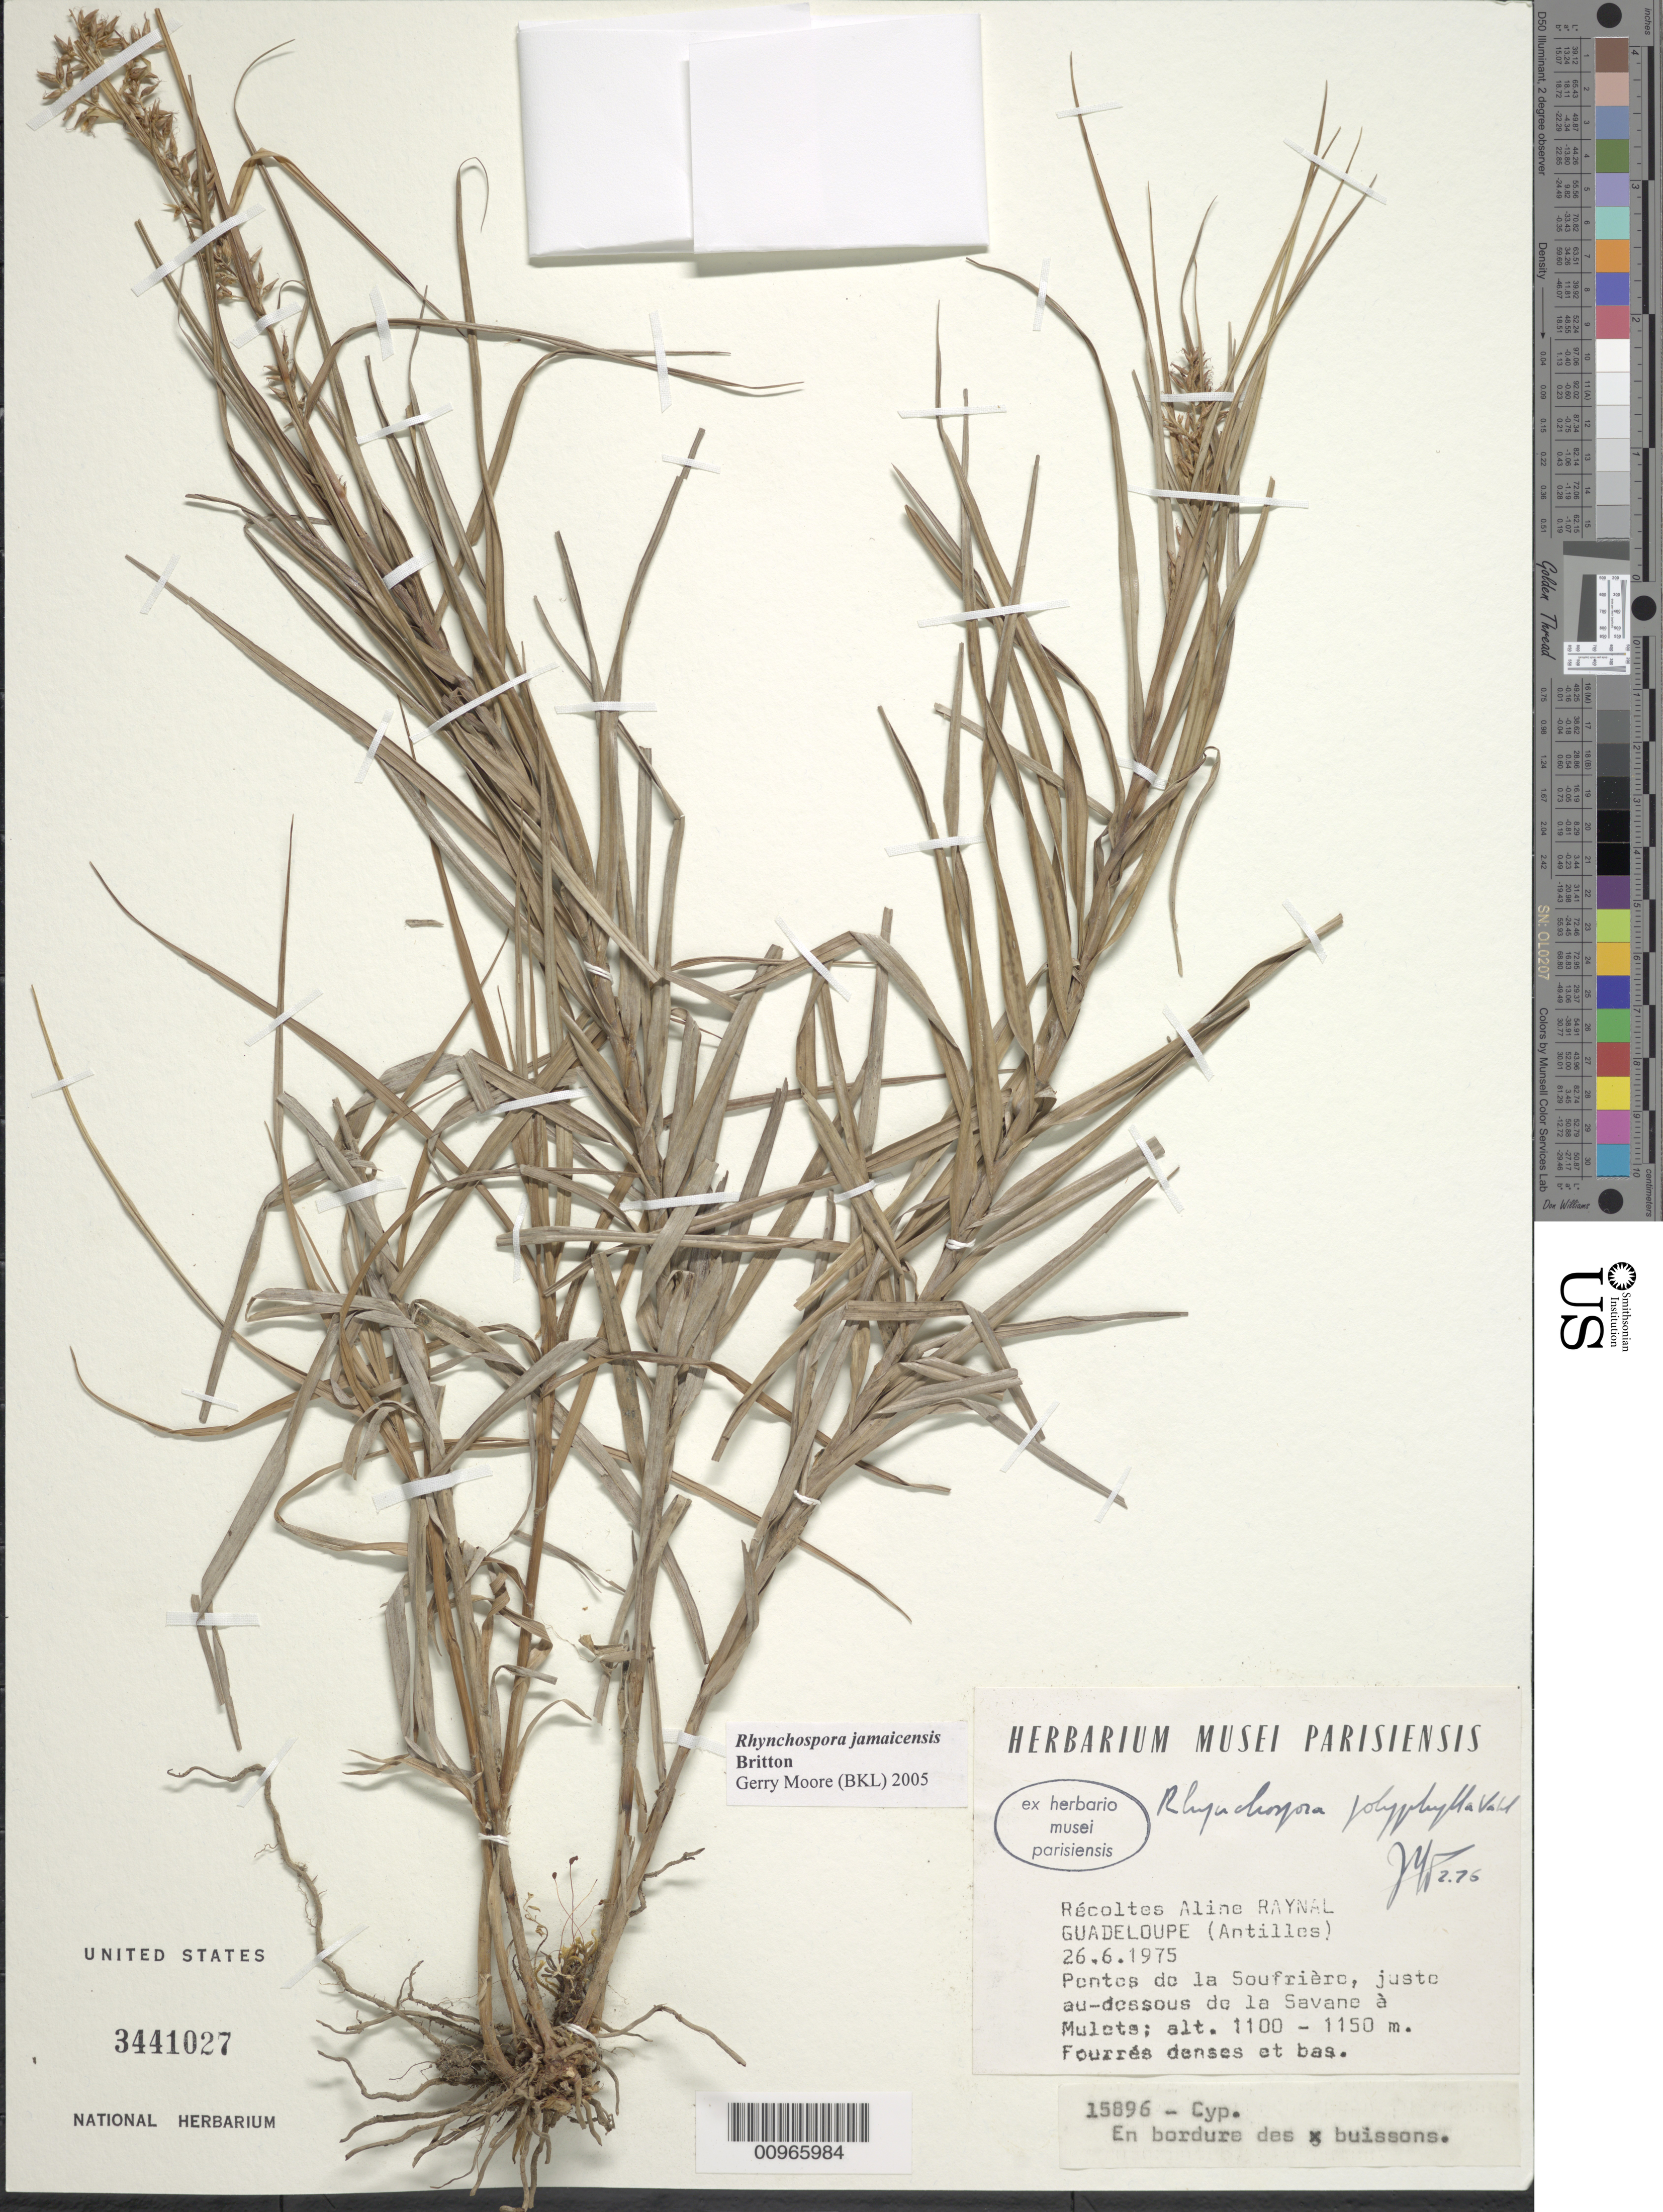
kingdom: Plantae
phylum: Tracheophyta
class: Liliopsida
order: Poales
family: Cyperaceae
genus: Rhynchospora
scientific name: Rhynchospora jamaicensis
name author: Britton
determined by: Moore, G.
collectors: A. M. Raynal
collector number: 15896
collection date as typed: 26 Jun 1975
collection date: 1975-06-26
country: Guadeloupe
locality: Pontes de la Soufrière, justo au dessous de la Savane à mulets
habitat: En bordure des buissons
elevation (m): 1100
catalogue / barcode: US 3441027